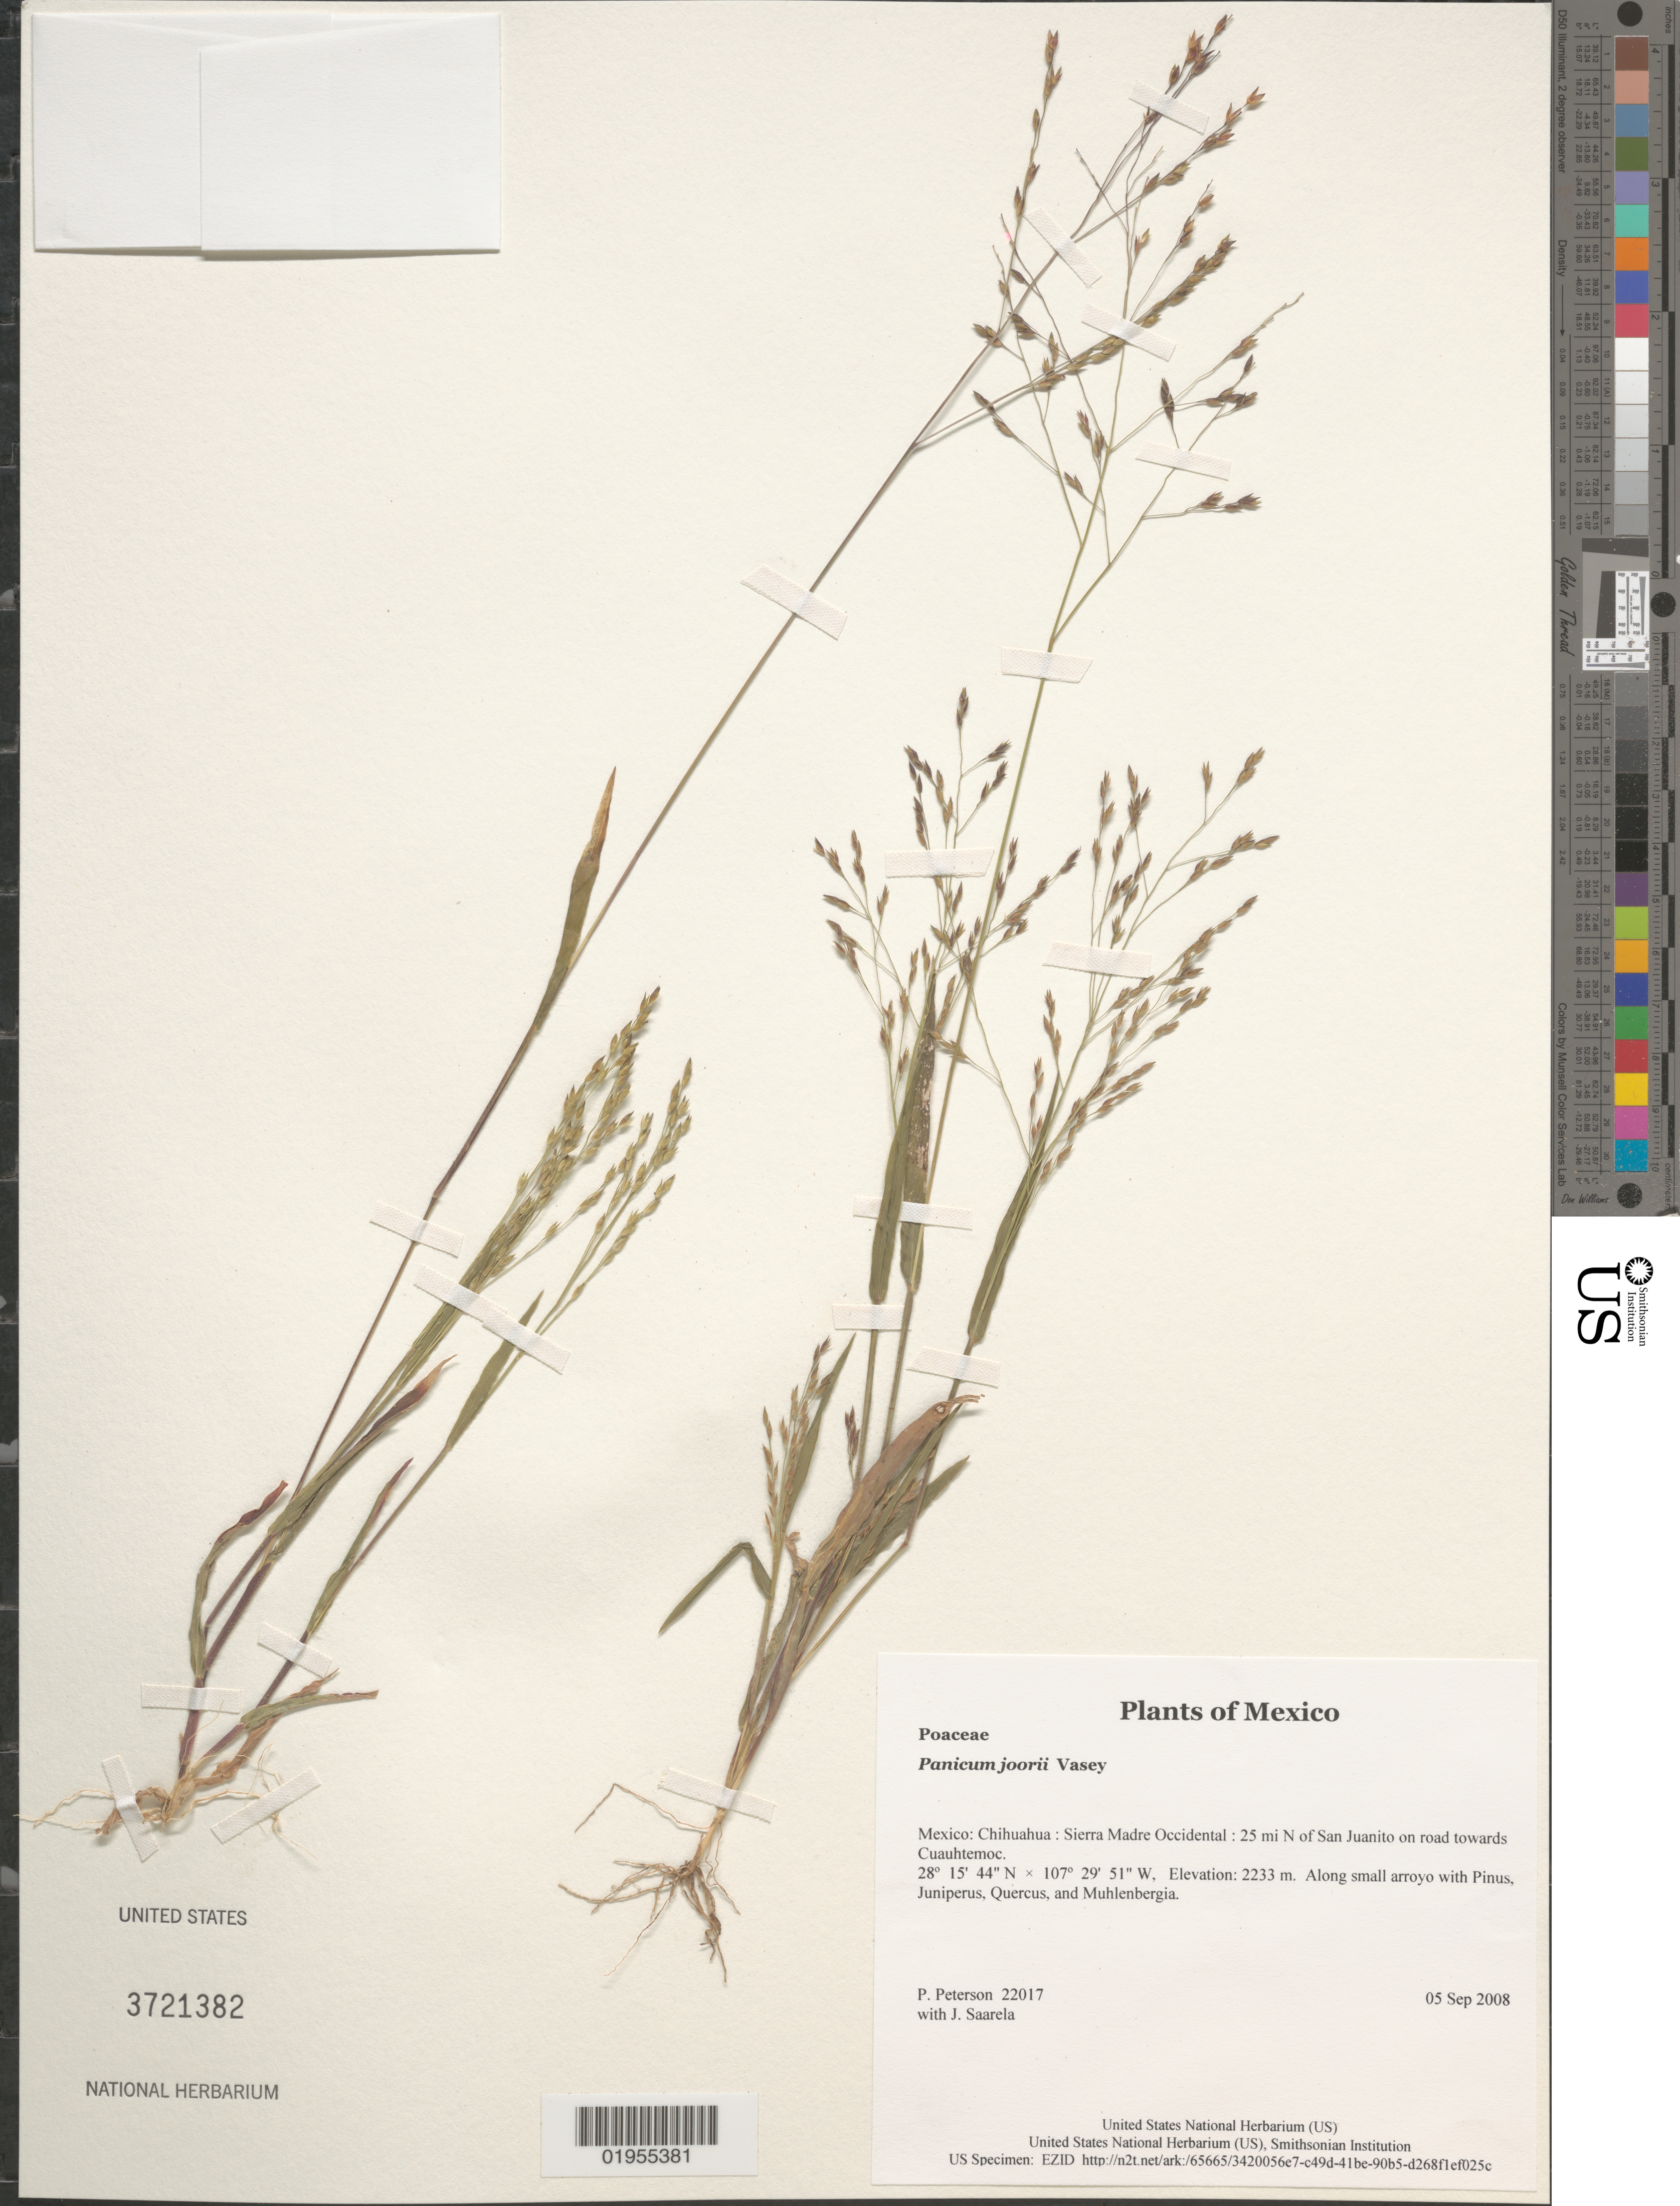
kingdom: Plantae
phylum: Tracheophyta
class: Liliopsida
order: Poales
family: Poaceae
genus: Panicum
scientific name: Panicum sp.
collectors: P. M. Peterson & J. Saarela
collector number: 22017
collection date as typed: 05 Sep 2008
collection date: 2008-09-05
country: Mexico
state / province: Chihuahua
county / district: Sierra Madre Occidental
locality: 25 mi N of San Juanito on road towards Cuauhtemoc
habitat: Along small arroyo with Pinus, Juniperus, Quercus, and Muhlenbergia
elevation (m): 2233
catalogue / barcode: US 3721382